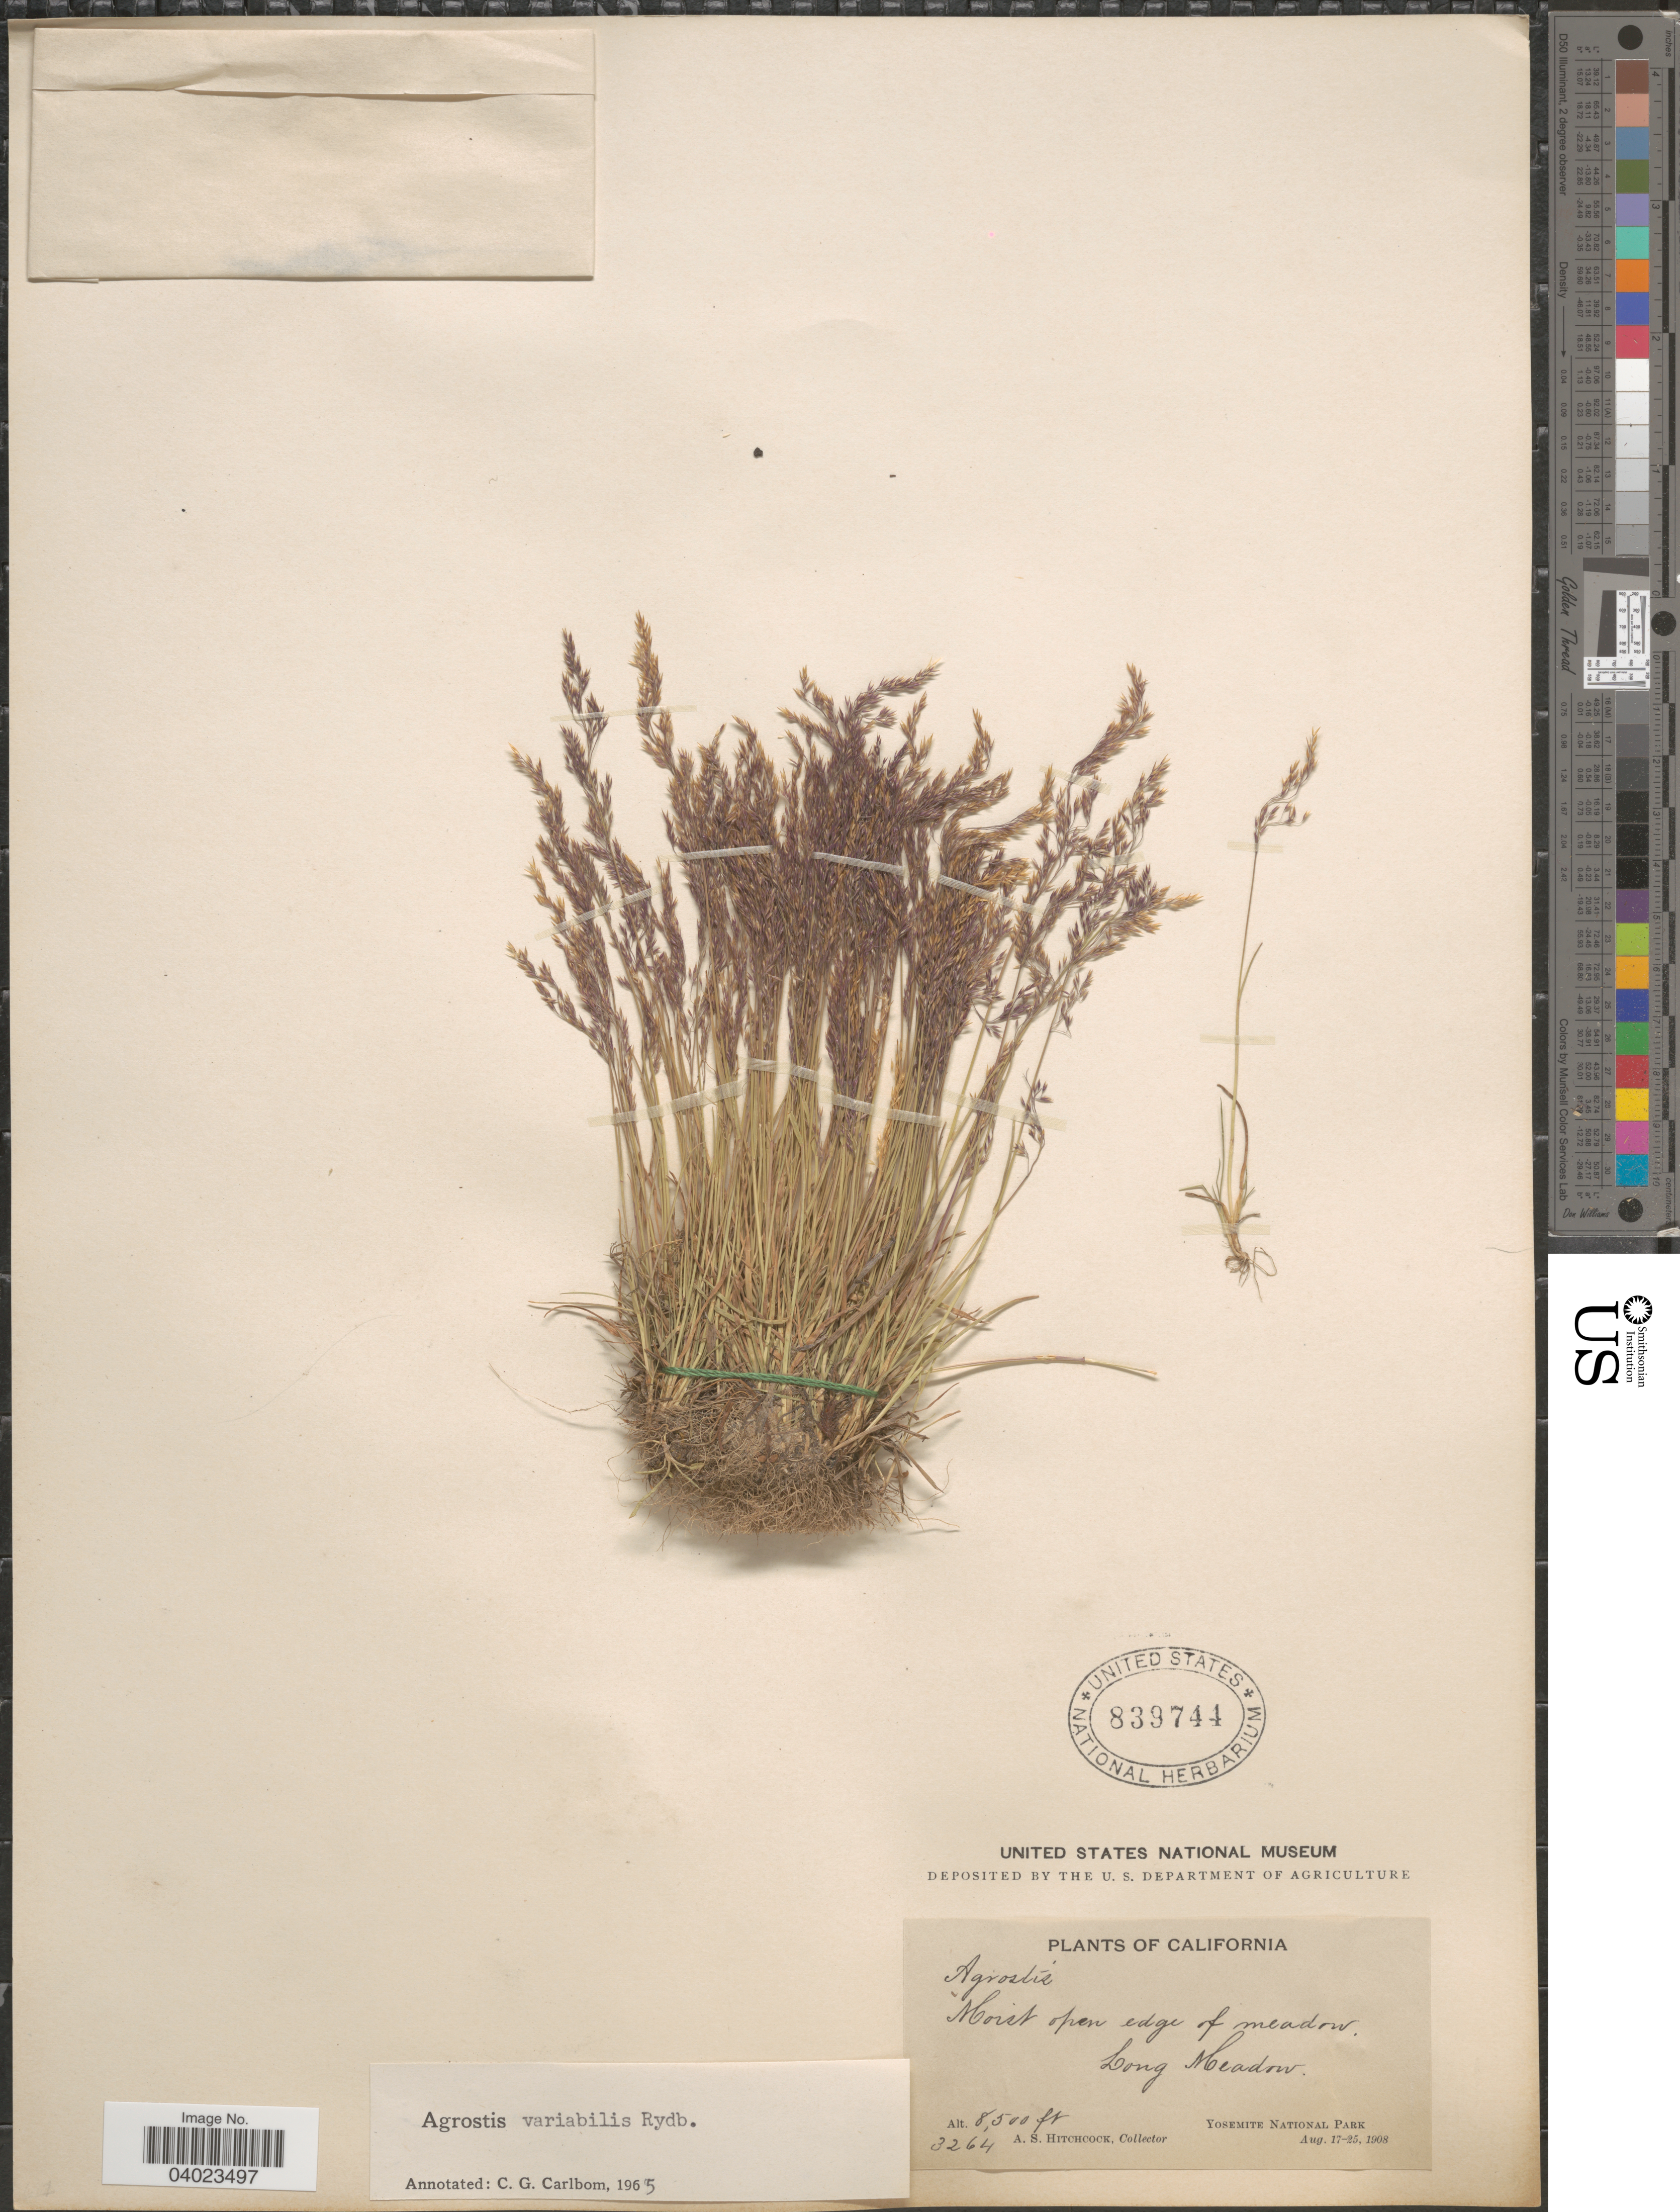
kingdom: Plantae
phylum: Tracheophyta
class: Liliopsida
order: Poales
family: Poaceae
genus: Agrostis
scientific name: Agrostis variabilis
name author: Rydb.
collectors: A. S. Hitchcock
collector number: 3264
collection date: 1908-08-17/1908-08-25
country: United States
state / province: California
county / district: Mariposa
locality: Long Meadow. Yosemite National Park.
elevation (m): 2591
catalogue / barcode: US 839744